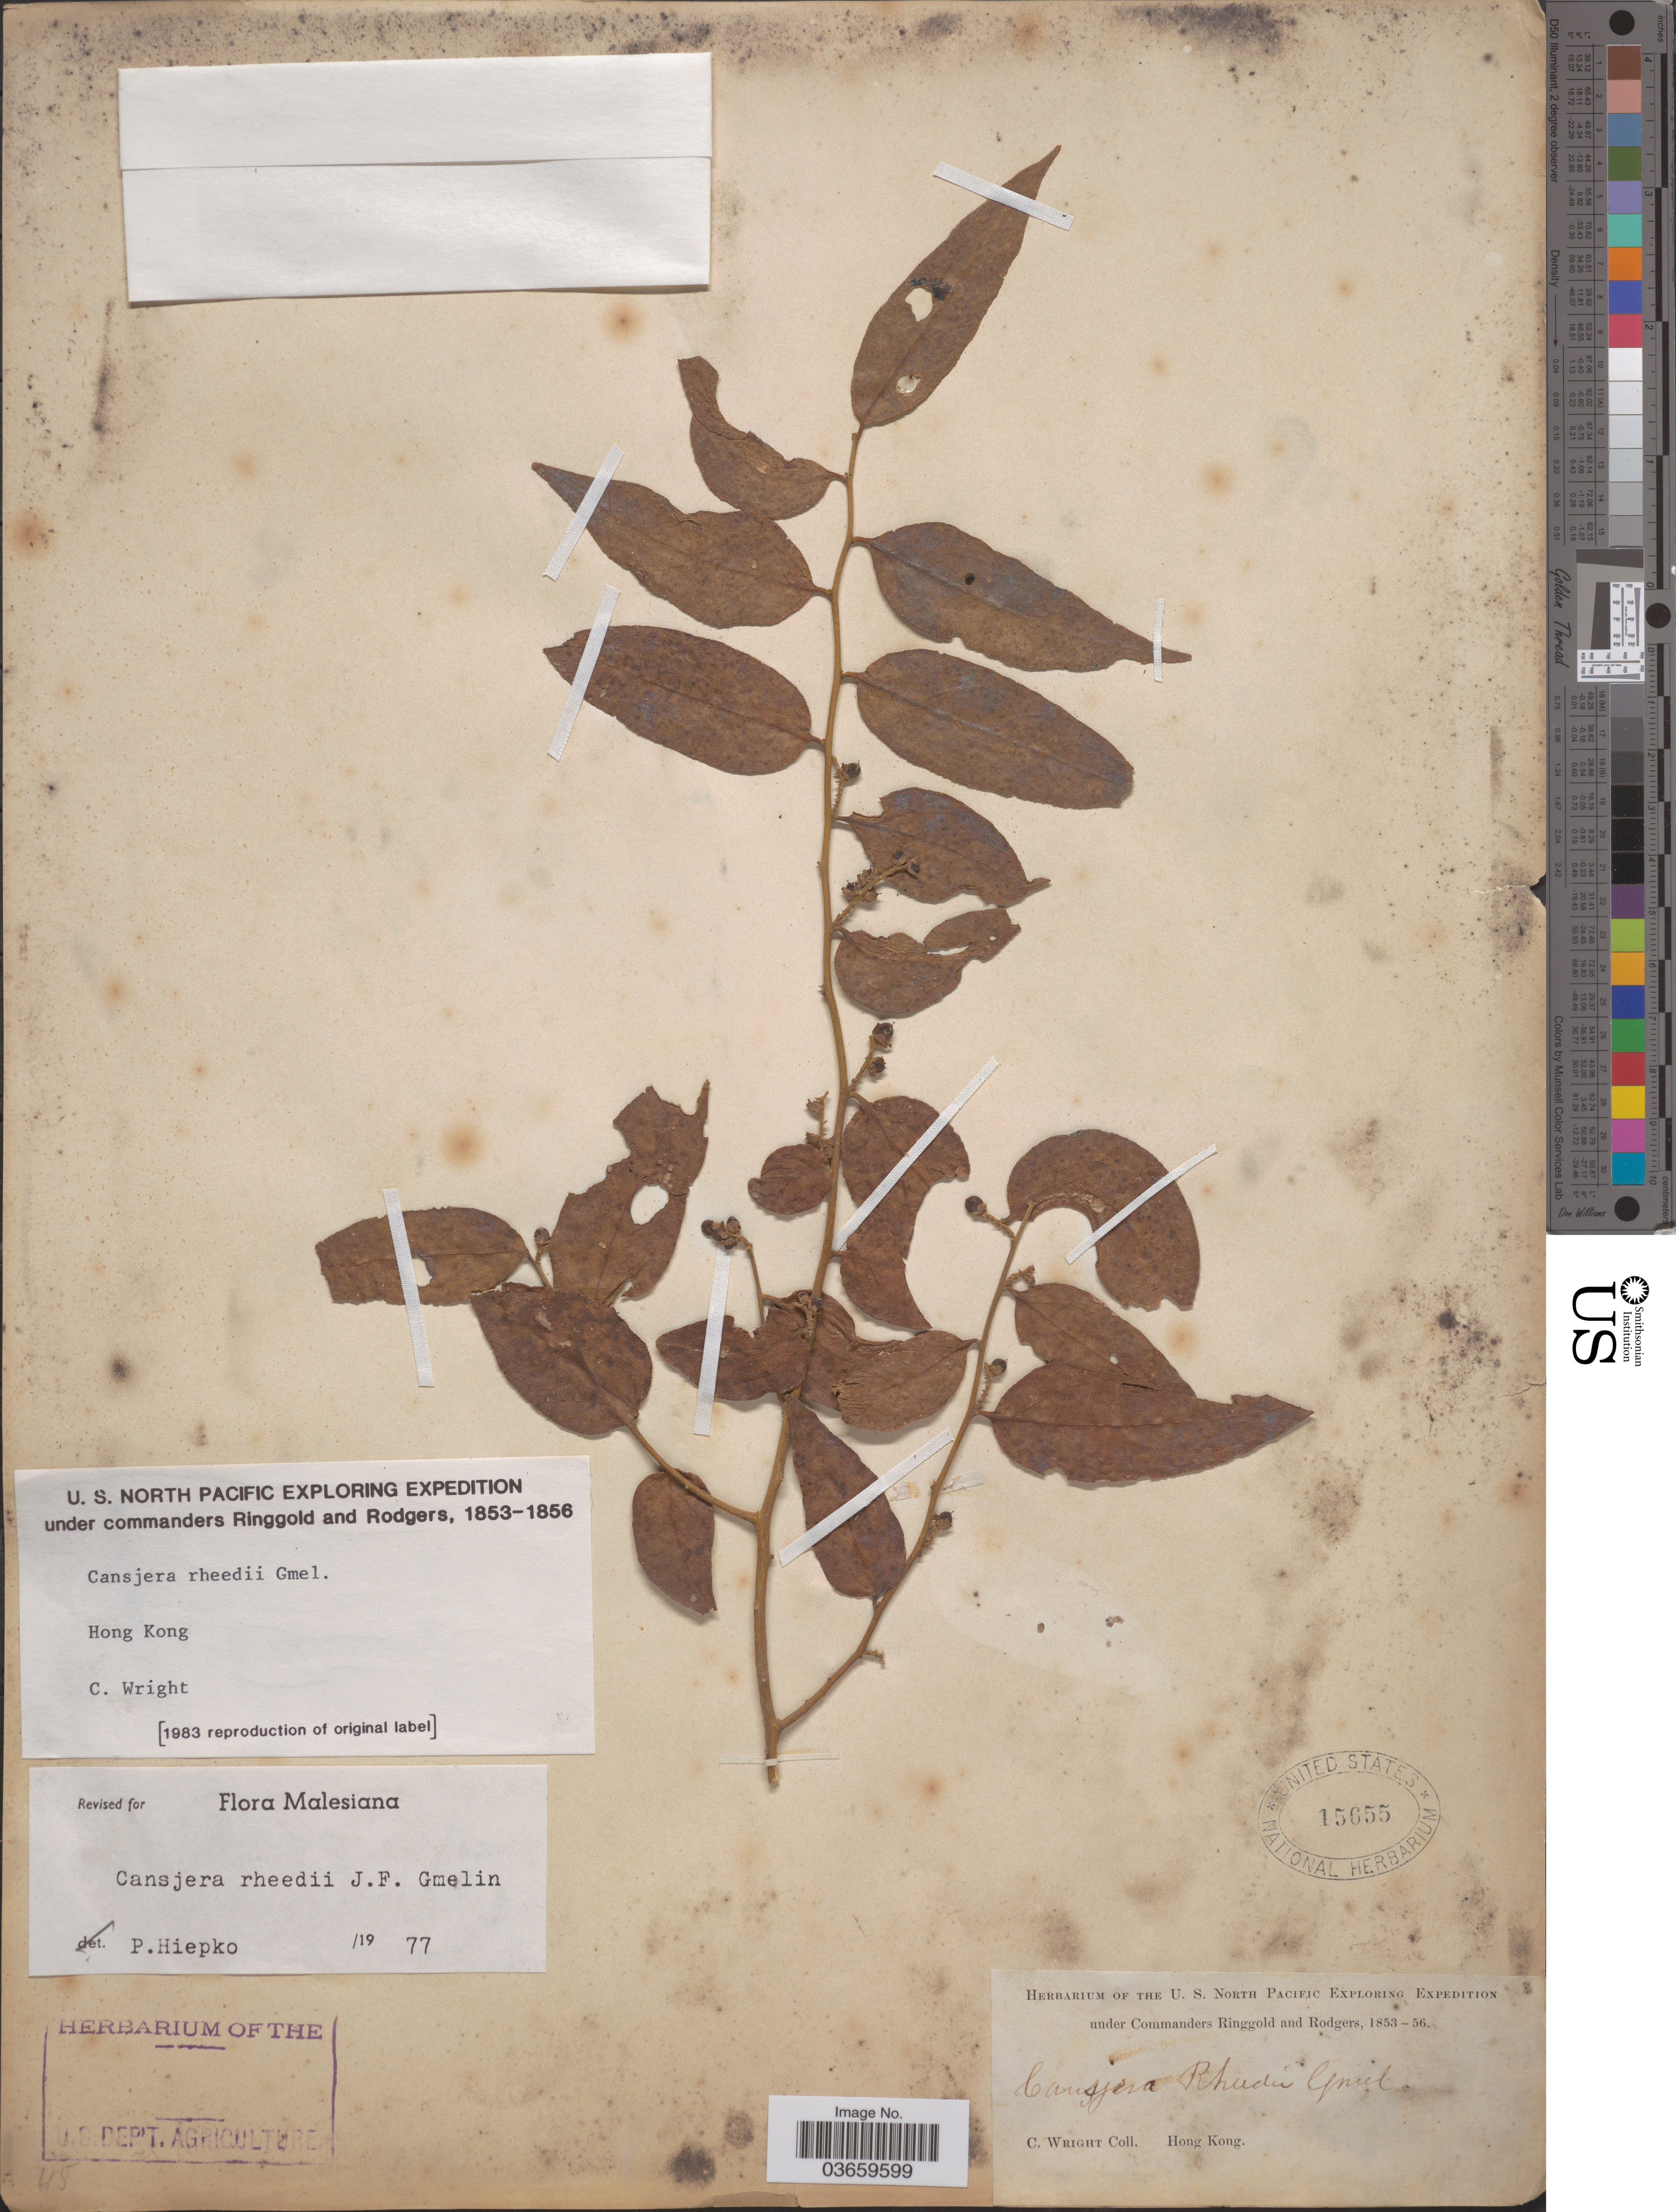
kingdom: Plantae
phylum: Tracheophyta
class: Magnoliopsida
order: Santalales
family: Opiliaceae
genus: Cansjera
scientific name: Cansjera rheedii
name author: J.F. Gmel.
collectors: C. Wright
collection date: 1853/1856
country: China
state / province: Hong Kong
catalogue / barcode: US 15655